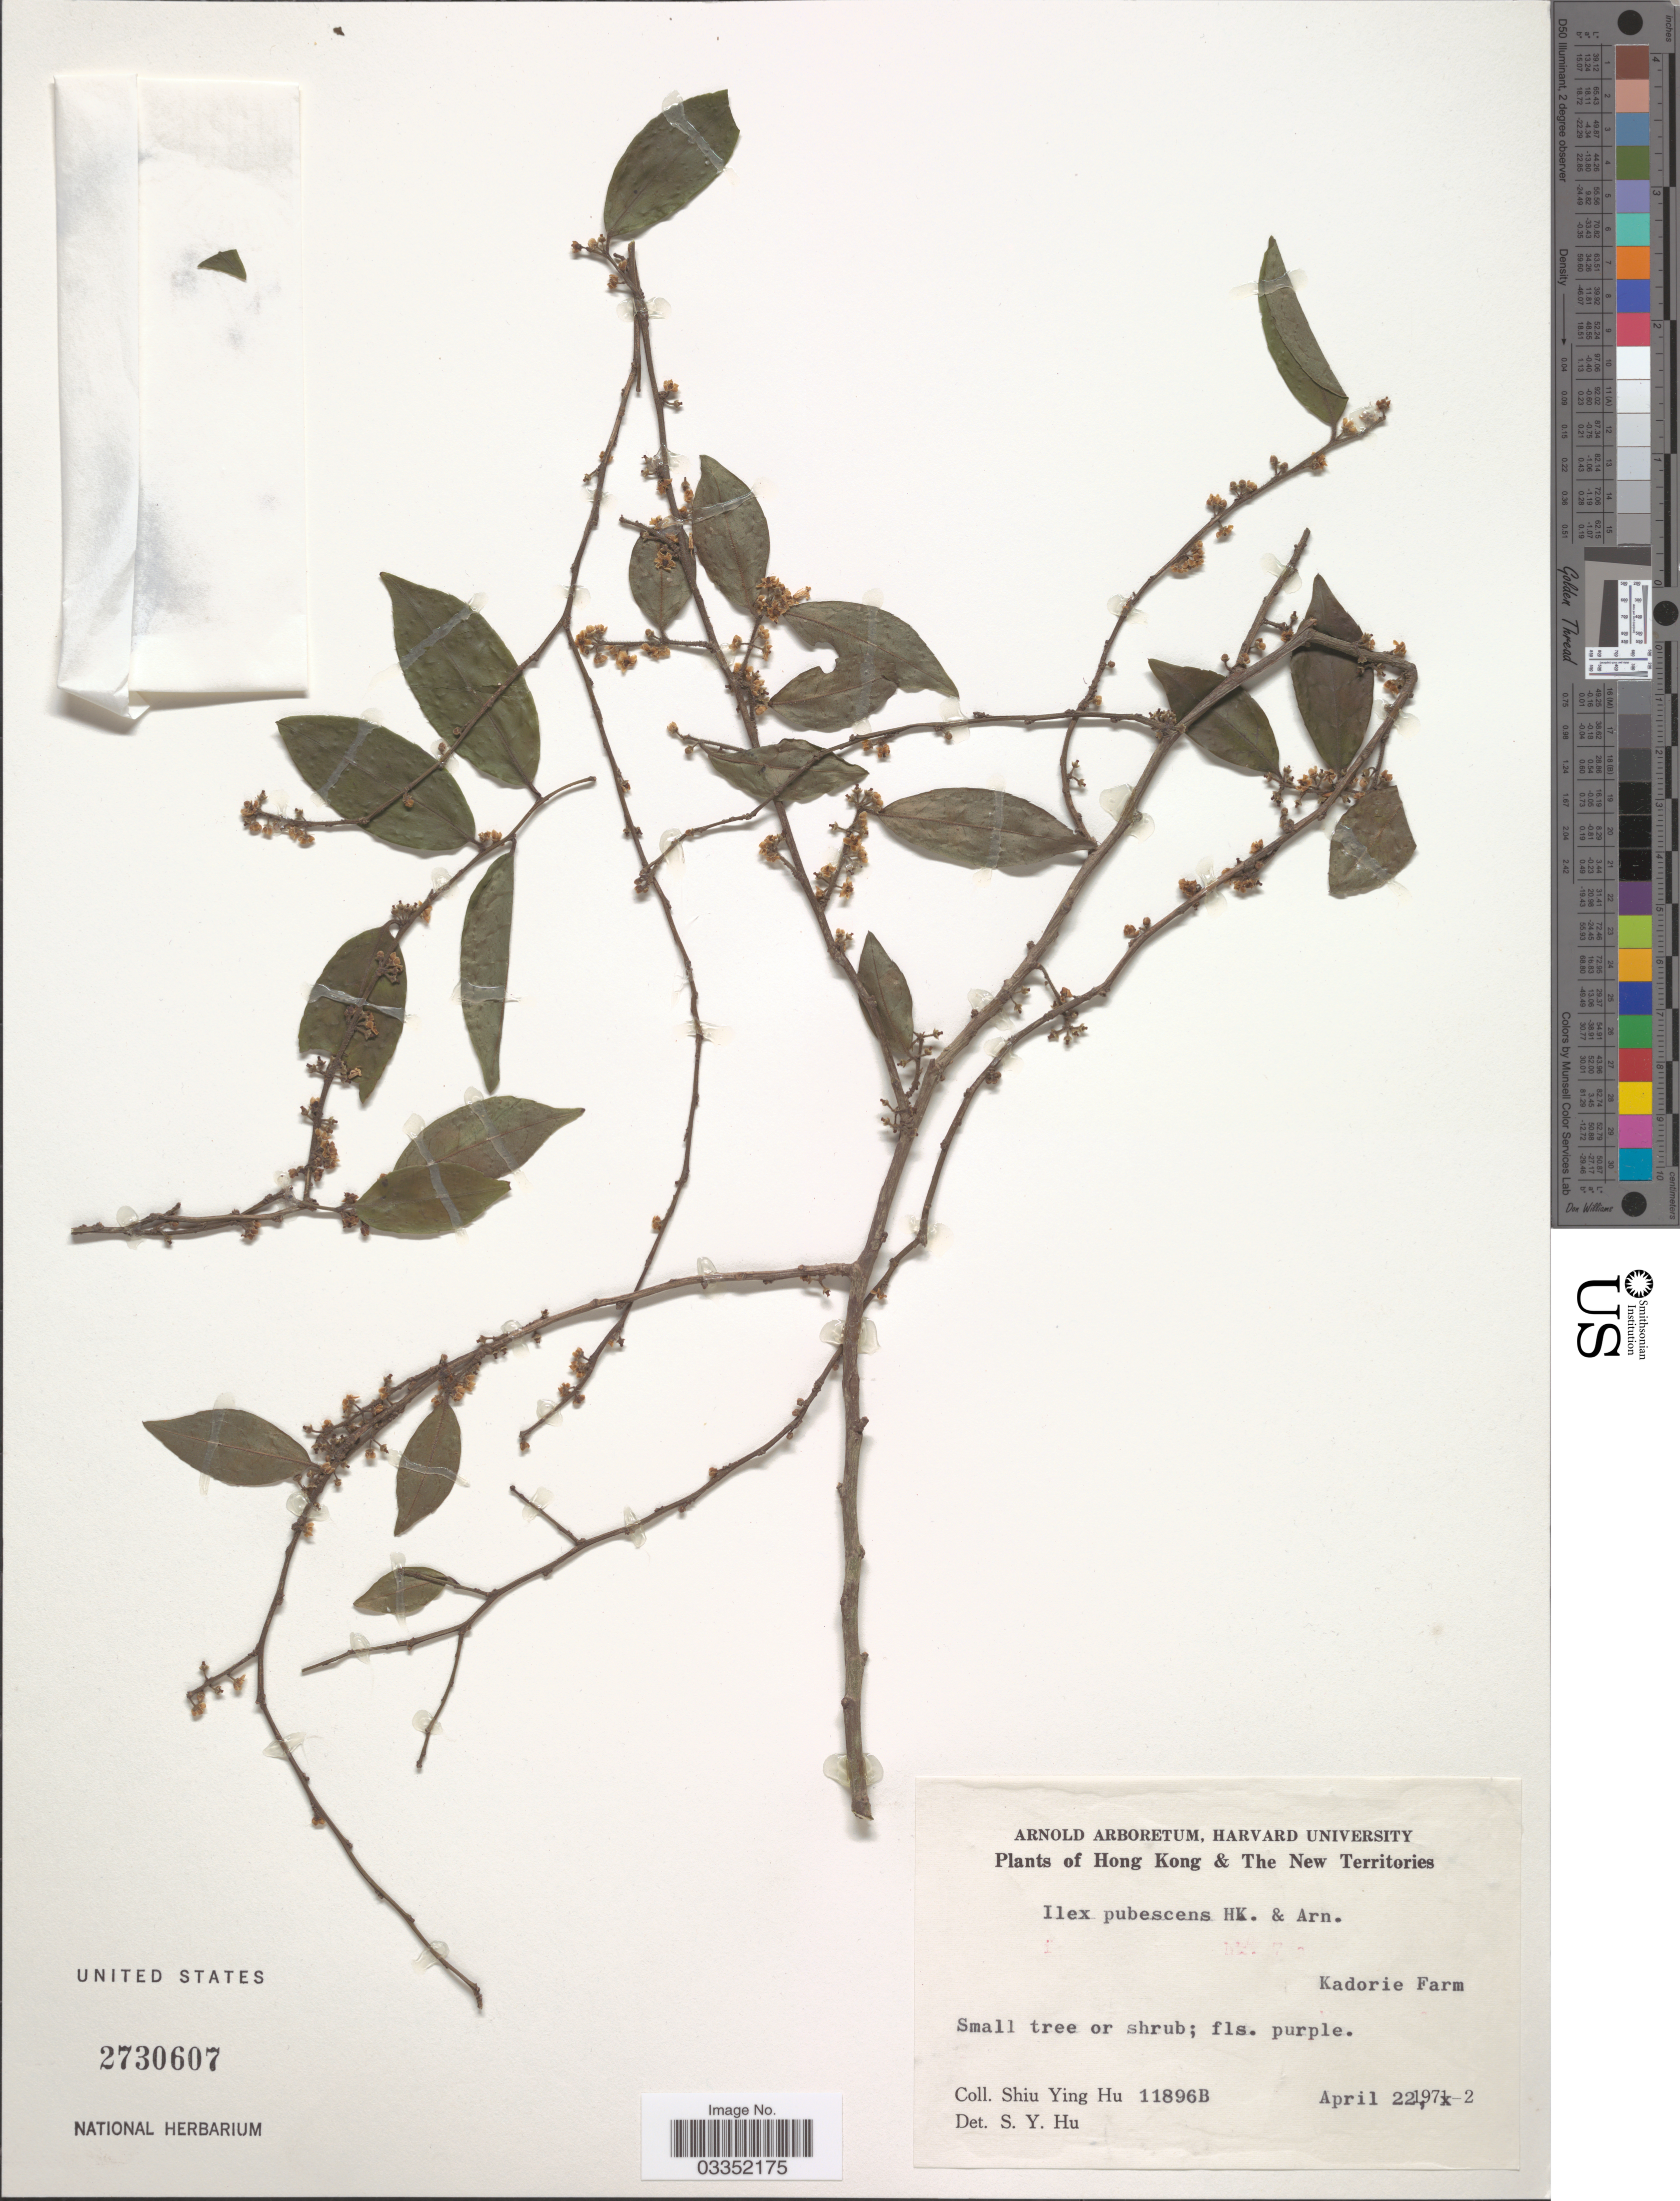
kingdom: Plantae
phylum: Tracheophyta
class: Magnoliopsida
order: Aquifoliales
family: Aquifoliaceae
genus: Ilex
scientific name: Ilex pubescens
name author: Hook. & Arn.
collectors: S. Y. Hu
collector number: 11896B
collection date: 1972-04-22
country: China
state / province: Hong Kong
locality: The New Territories. Kadorie Farm.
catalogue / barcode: US 2730607